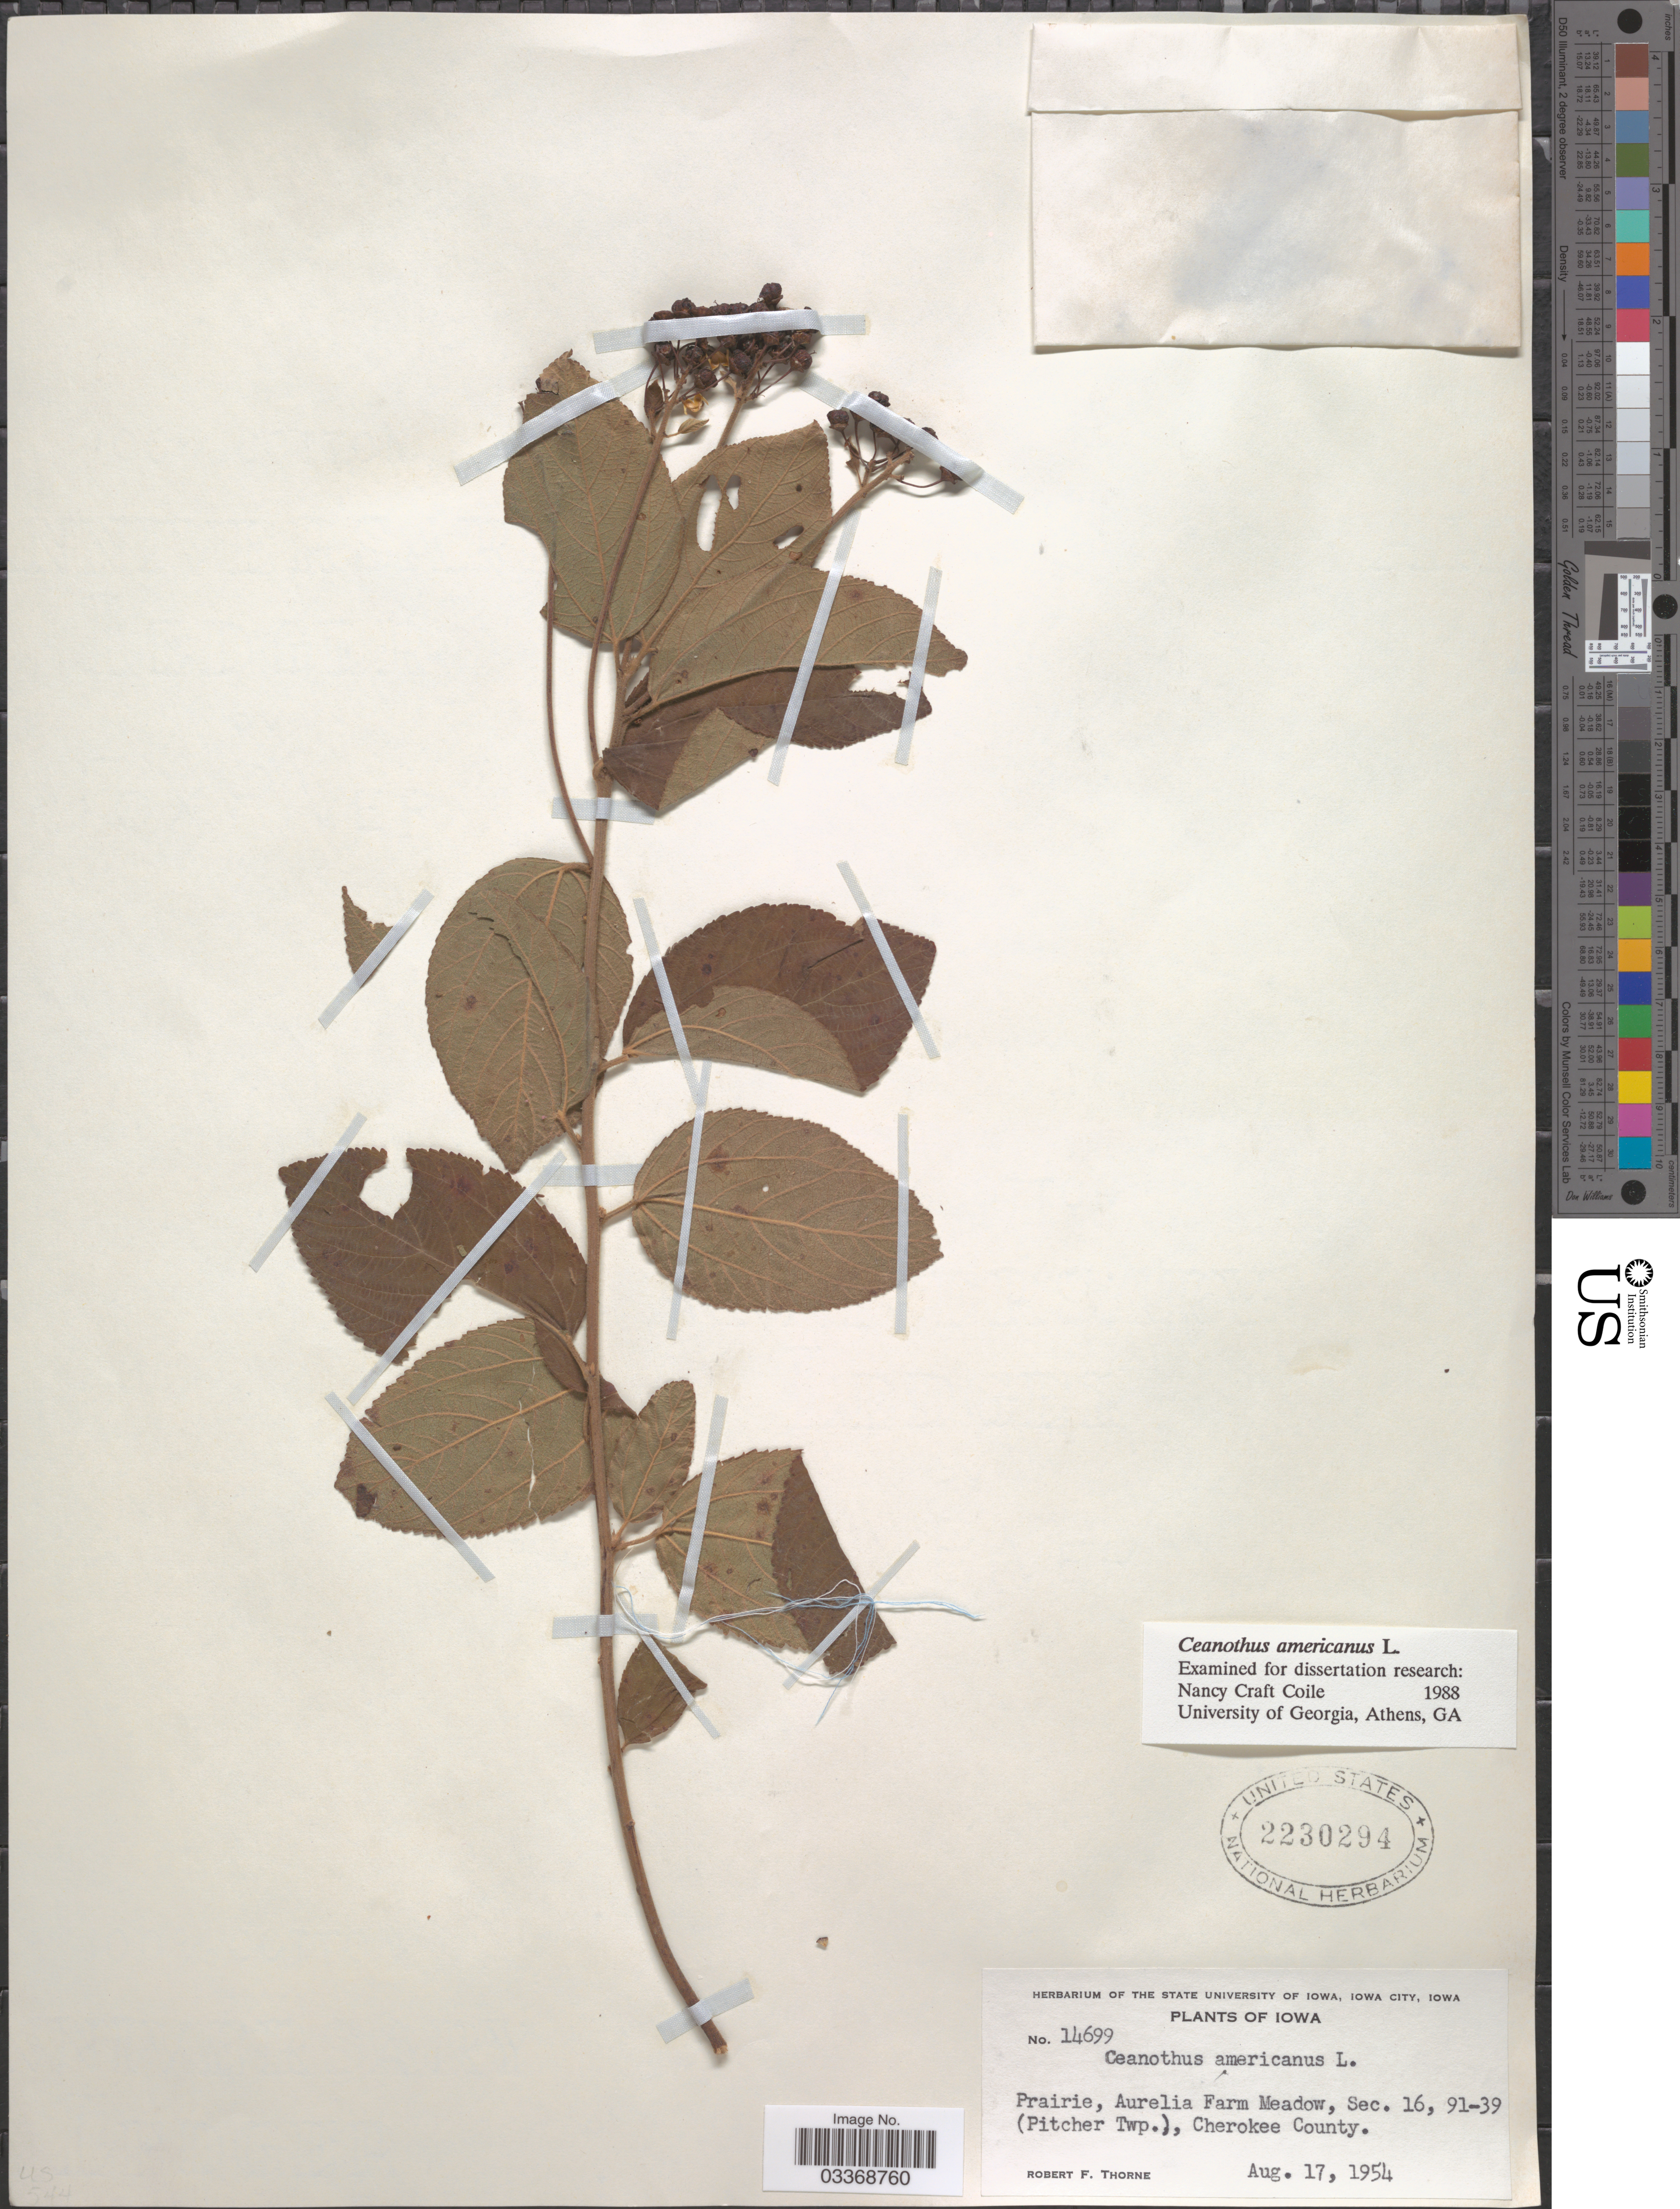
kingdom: Plantae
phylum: Tracheophyta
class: Magnoliopsida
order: Rosales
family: Rhamnaceae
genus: Ceanothus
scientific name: Ceanothus americanus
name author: L.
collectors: R. F. Thorne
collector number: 14699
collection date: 1954-08-17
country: United States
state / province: Iowa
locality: Prairie, Aurelia Farm Meadow, Sec. 16, 91-39 (Pitcher Twp.), Cherokee County.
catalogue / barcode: US 2230294